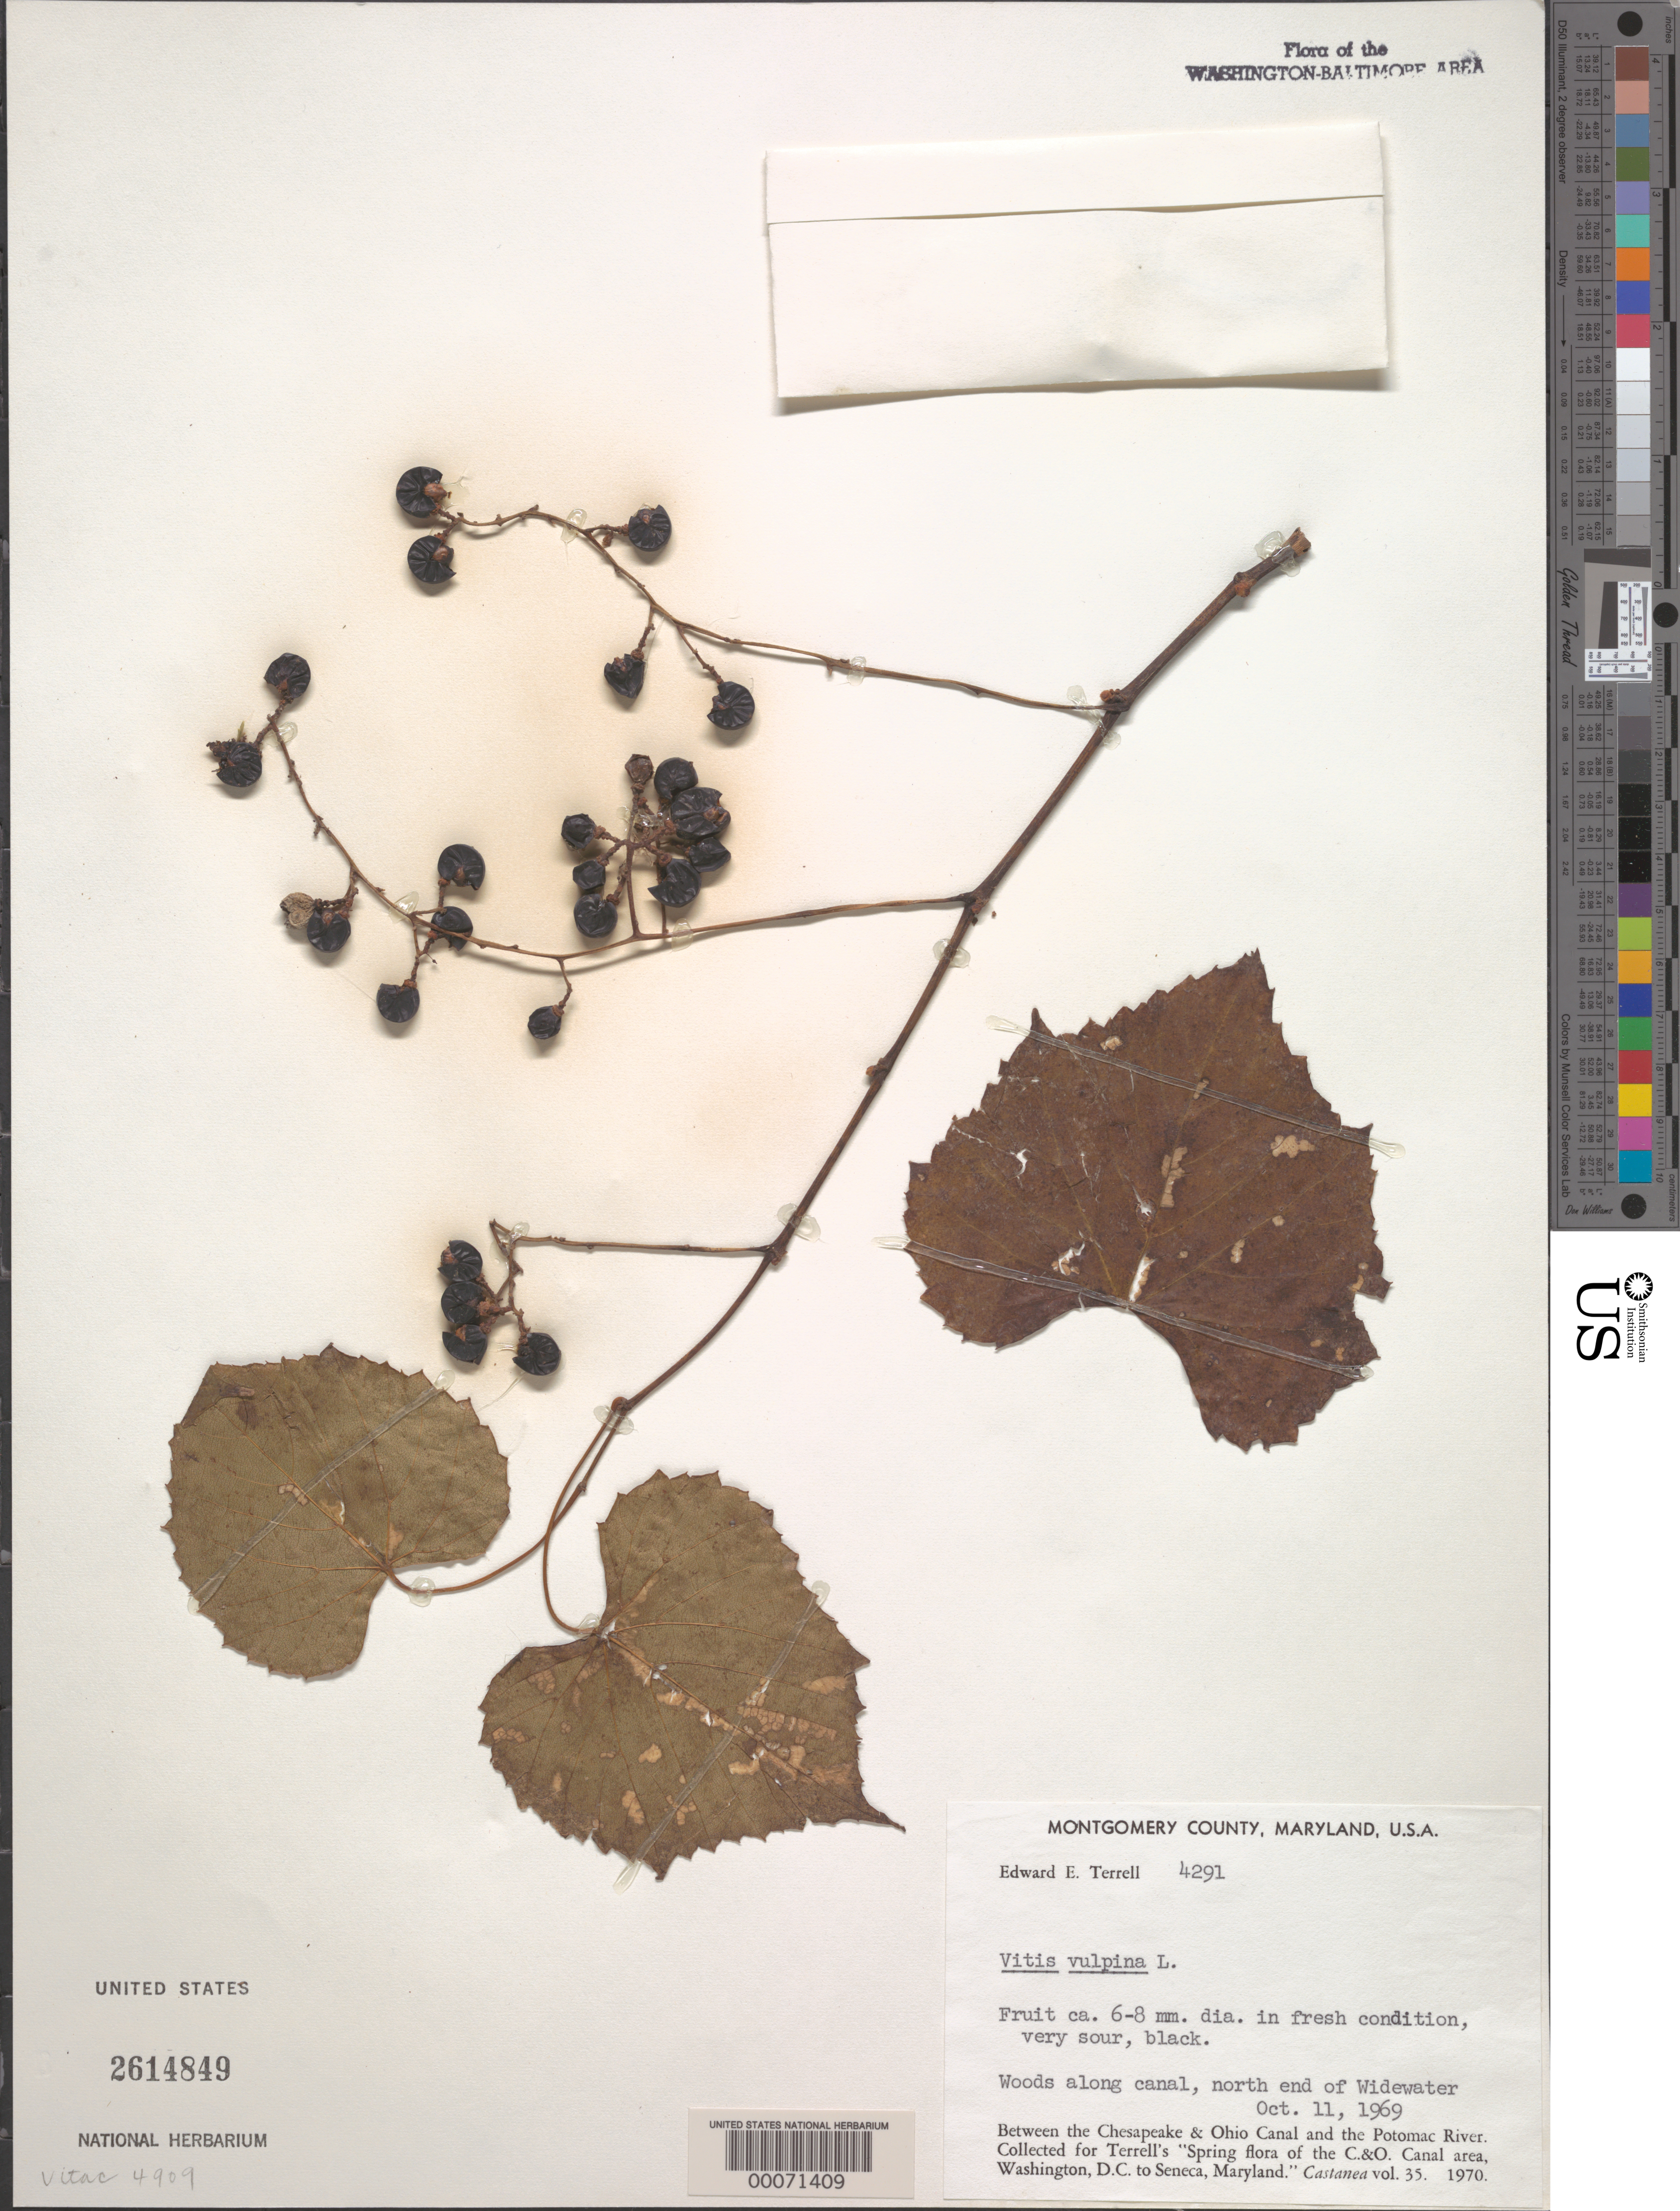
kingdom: Plantae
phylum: Tracheophyta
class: Magnoliopsida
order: Vitales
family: Vitaceae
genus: Vitis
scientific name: Vitis vulpina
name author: L.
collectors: E. E. Terrell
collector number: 4291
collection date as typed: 11 Oct 1969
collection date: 1969-10-11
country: United States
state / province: Maryland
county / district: Montgomery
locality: C. & O. Canal, Widewater C. and O. Canal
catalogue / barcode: US 2614849